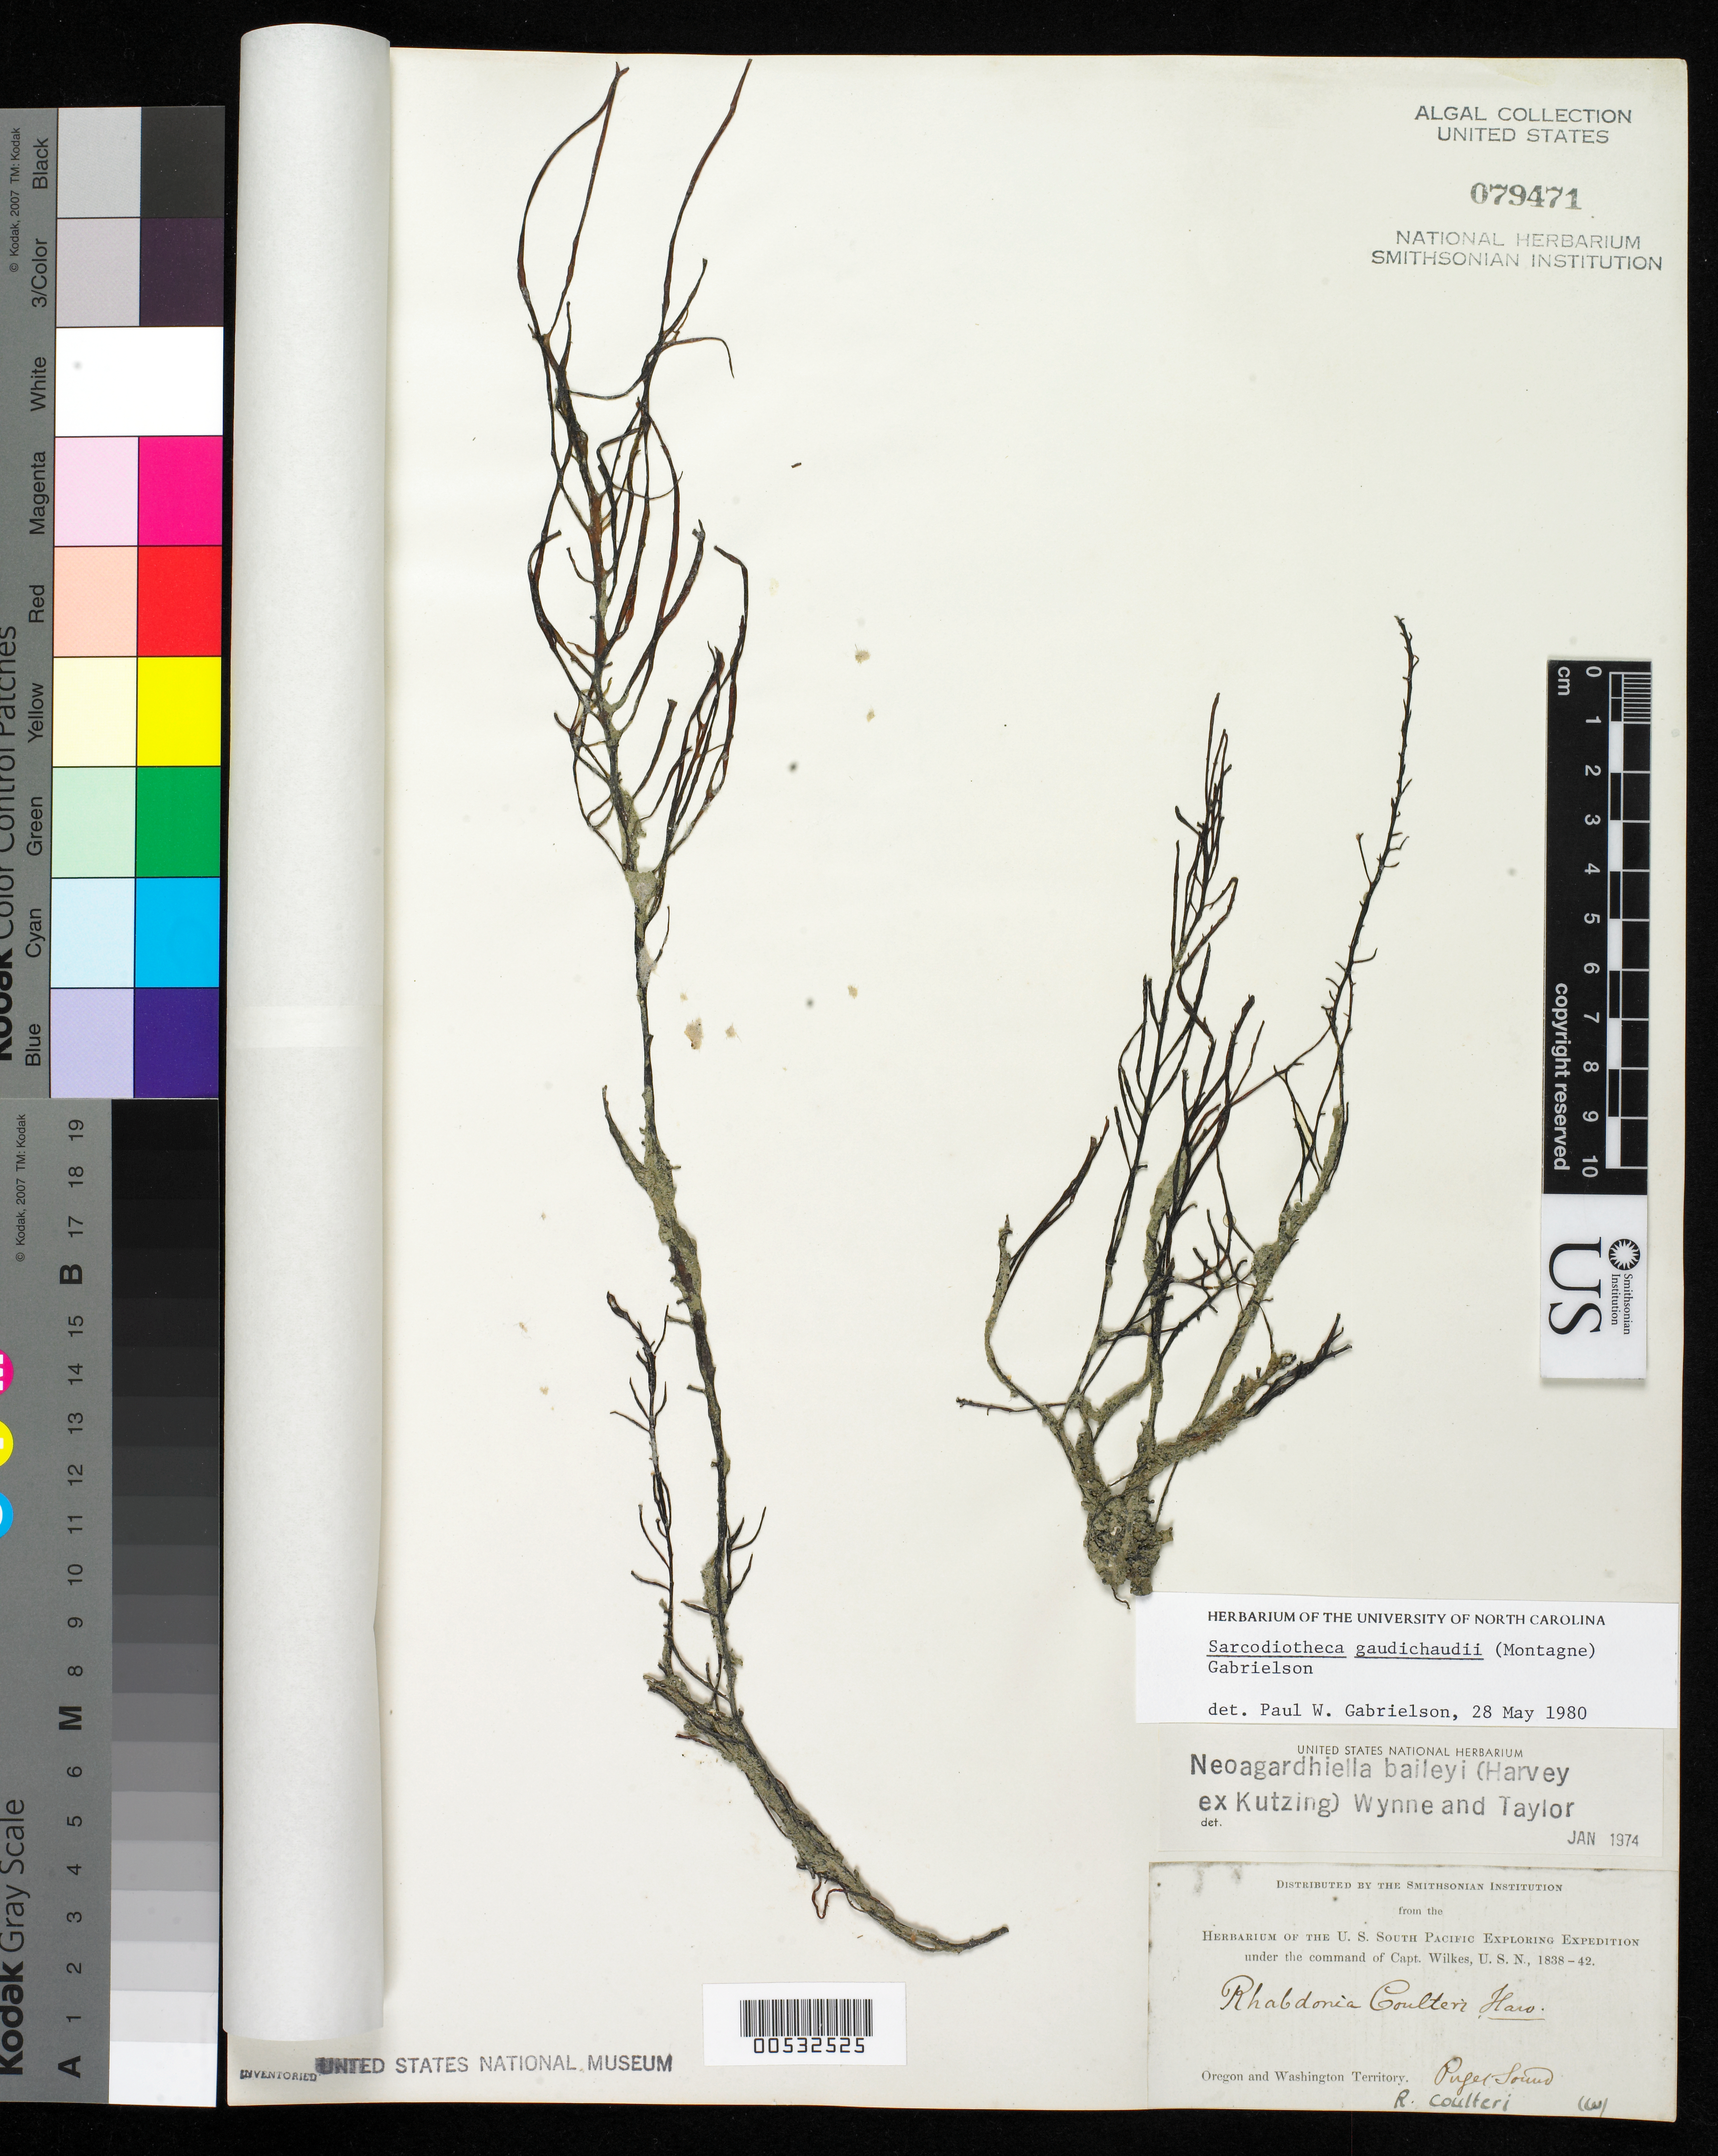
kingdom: Plantae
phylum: Rhodophyta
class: Florideophyceae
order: Gigartinales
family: Solieriaceae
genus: Sarcodiotheca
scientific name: Sarcodiotheca gaudichaudii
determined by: Gabrielson, P. W.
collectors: W. D. Brackenridge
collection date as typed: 1841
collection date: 1841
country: United States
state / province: Washington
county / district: King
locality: Puget Sound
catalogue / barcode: US 79471